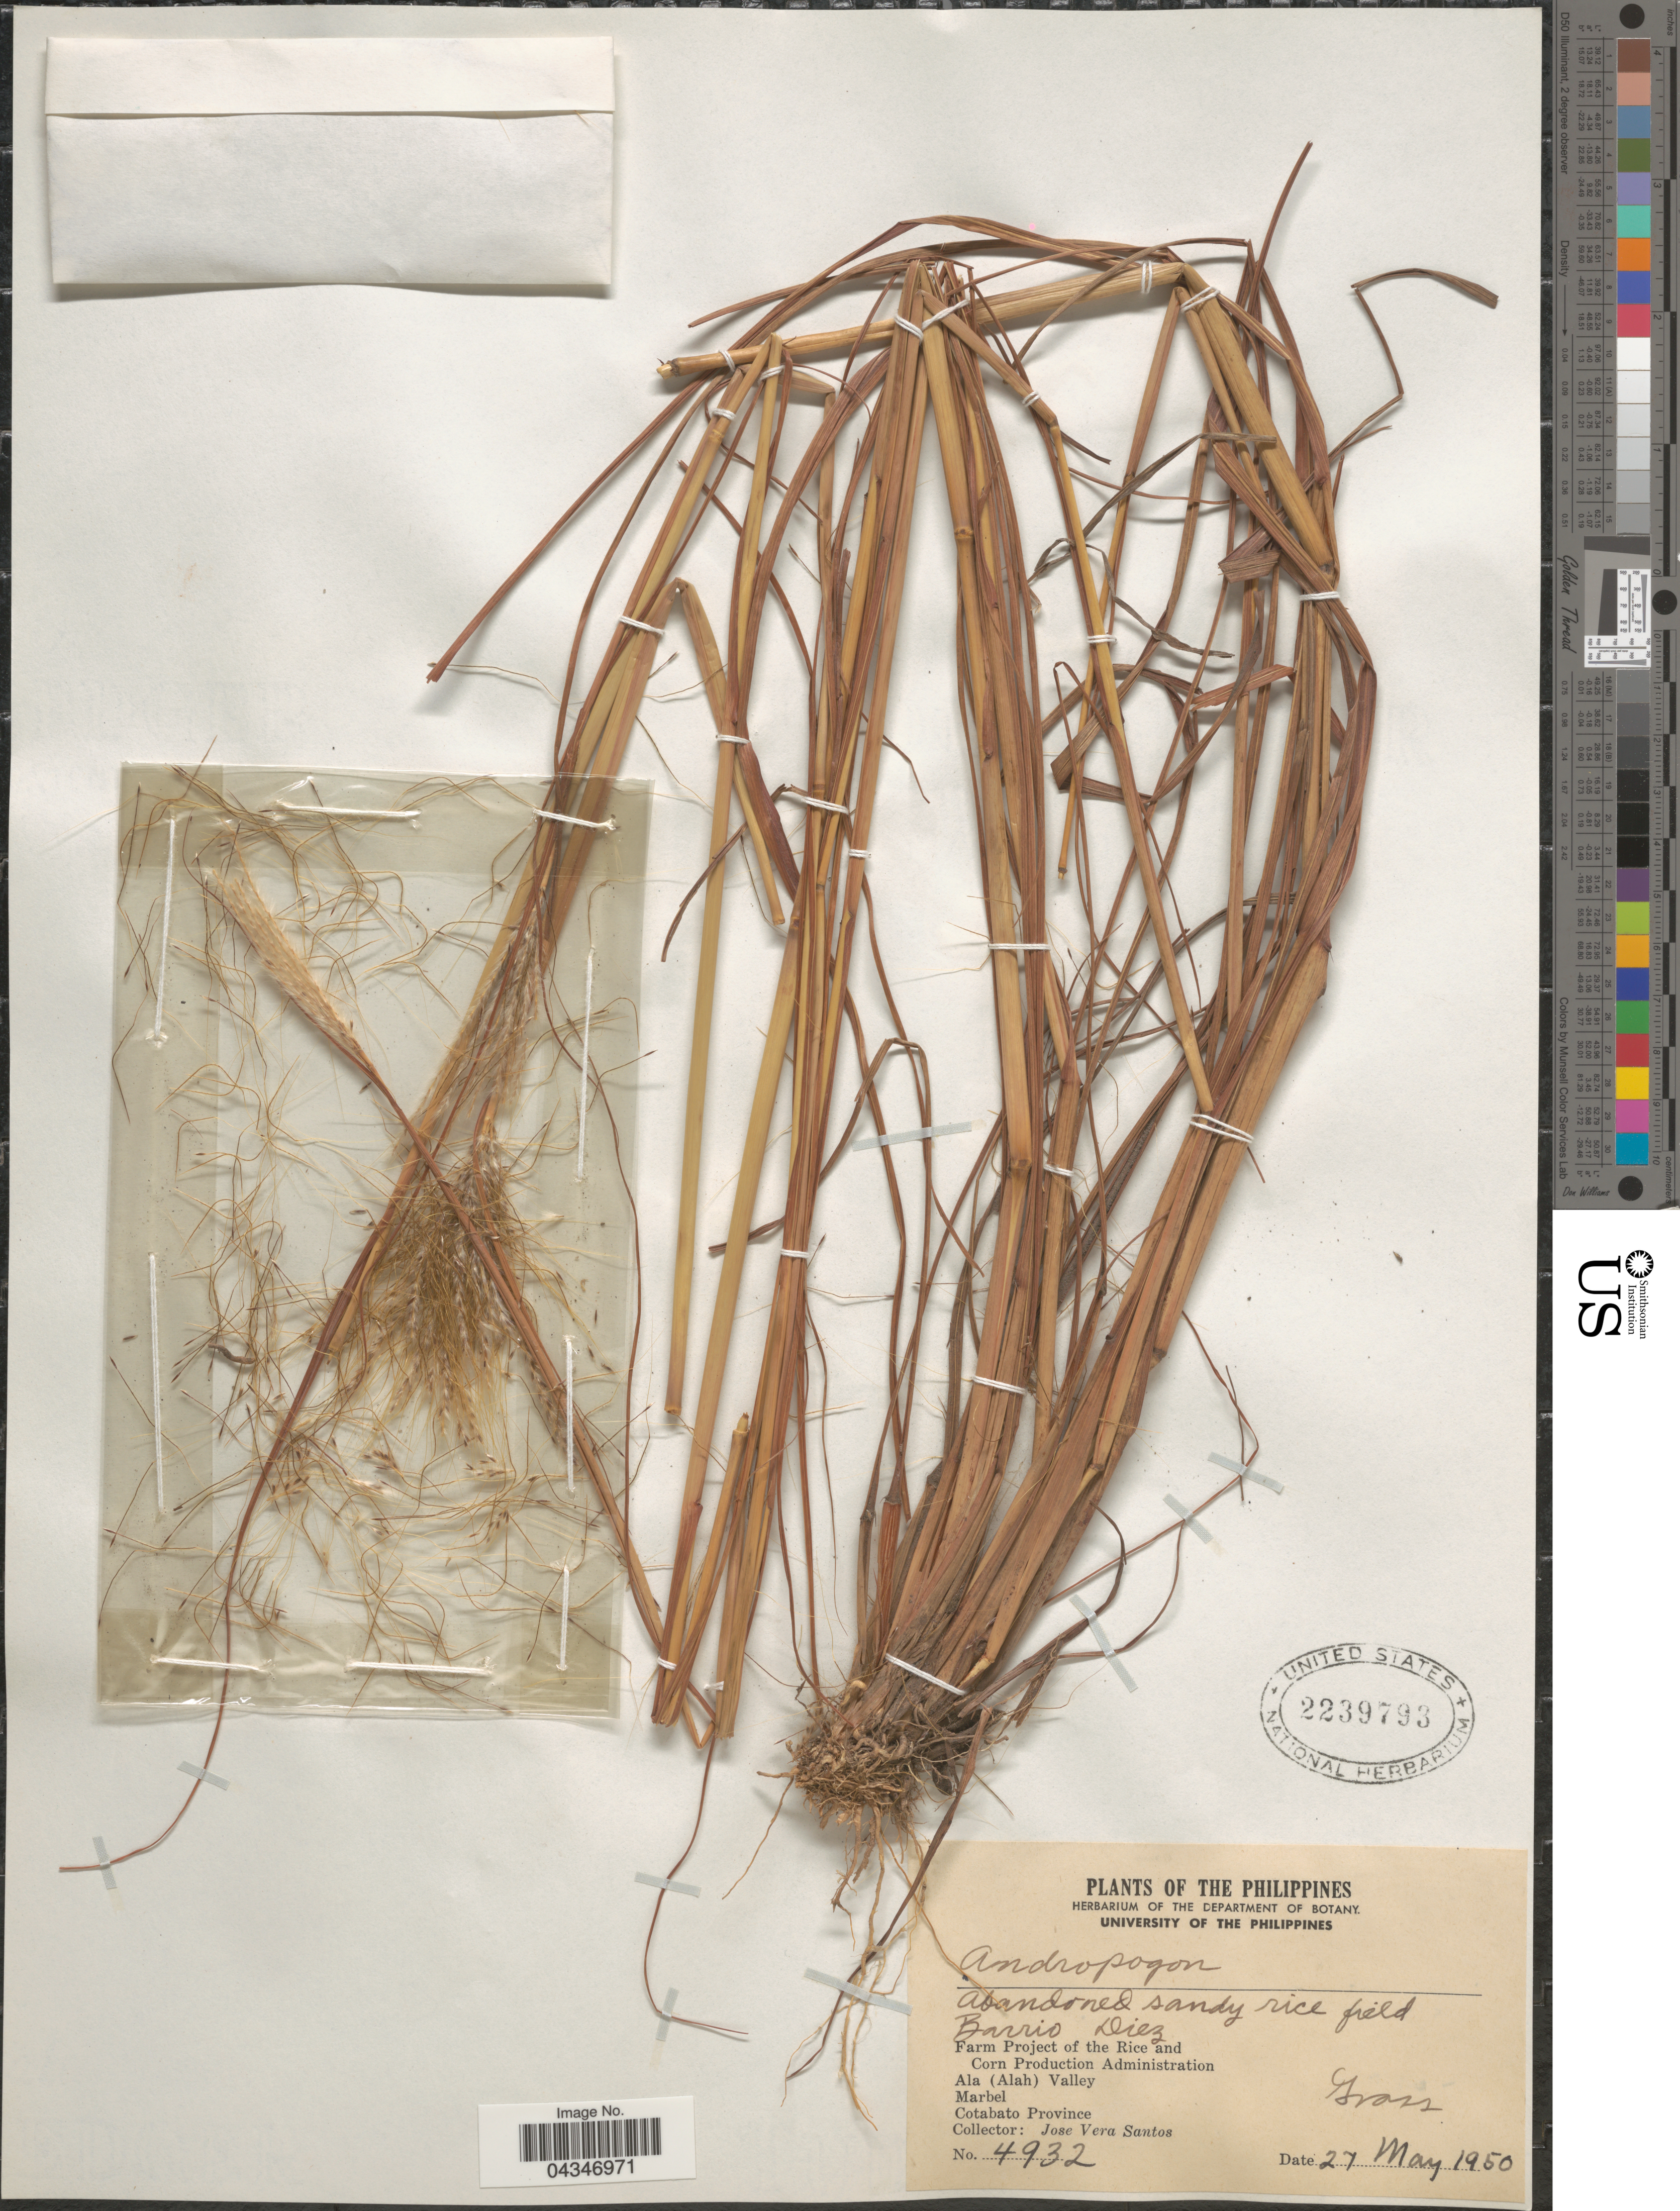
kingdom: Plantae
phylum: Tracheophyta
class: Liliopsida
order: Poales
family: Poaceae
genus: Andropogon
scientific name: Andropogon sp.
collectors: J. Santos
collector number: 4932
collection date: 1950-05-27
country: Philippines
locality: Abandoned sandy rice field Barrio Diez. Farm Project of the Rice and Corn Production Administration. Ala (Alah) Valley. Marbel. Cotabato Province.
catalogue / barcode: US 2239793